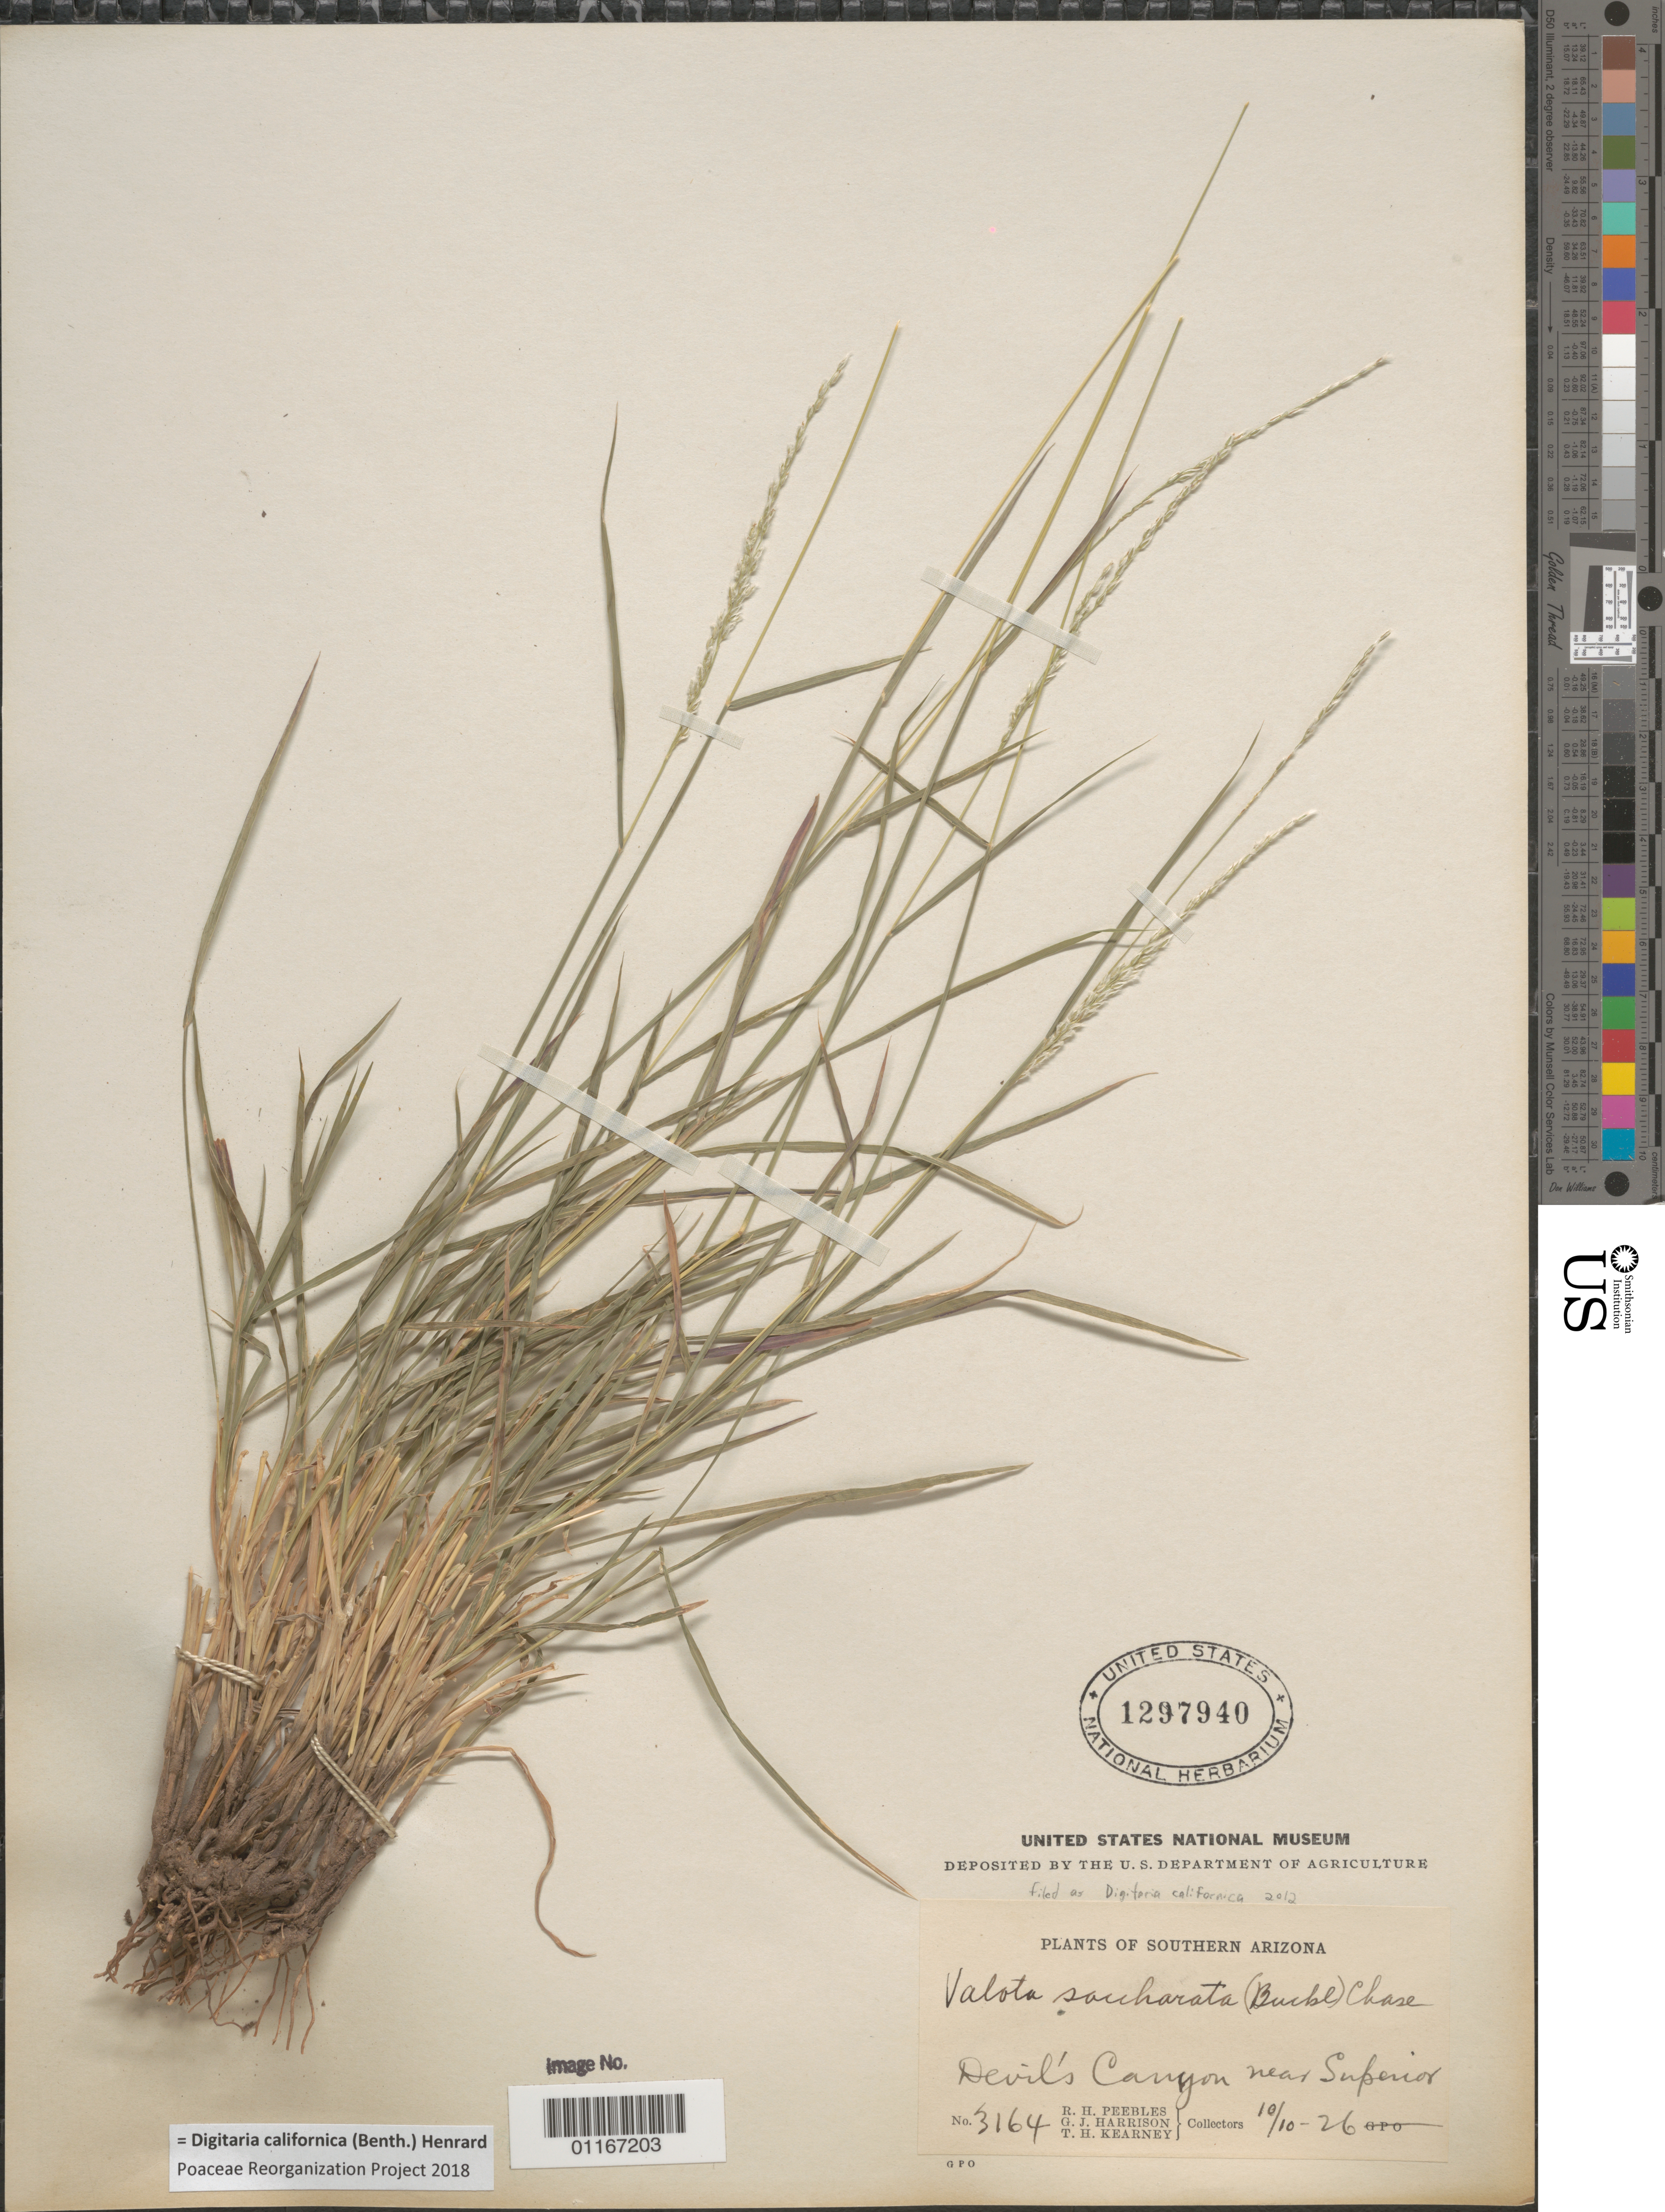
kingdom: Plantae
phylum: Tracheophyta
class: Liliopsida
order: Poales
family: Poaceae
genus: Digitaria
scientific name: Digitaria californica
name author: (Benth.) Henr.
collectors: R. H. Peebles, G. J. Harrison & T. H. Kearney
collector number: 3164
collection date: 1926-10-10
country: United States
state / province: Arizona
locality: Devil's Canyon near Subenior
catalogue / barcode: US 1297940